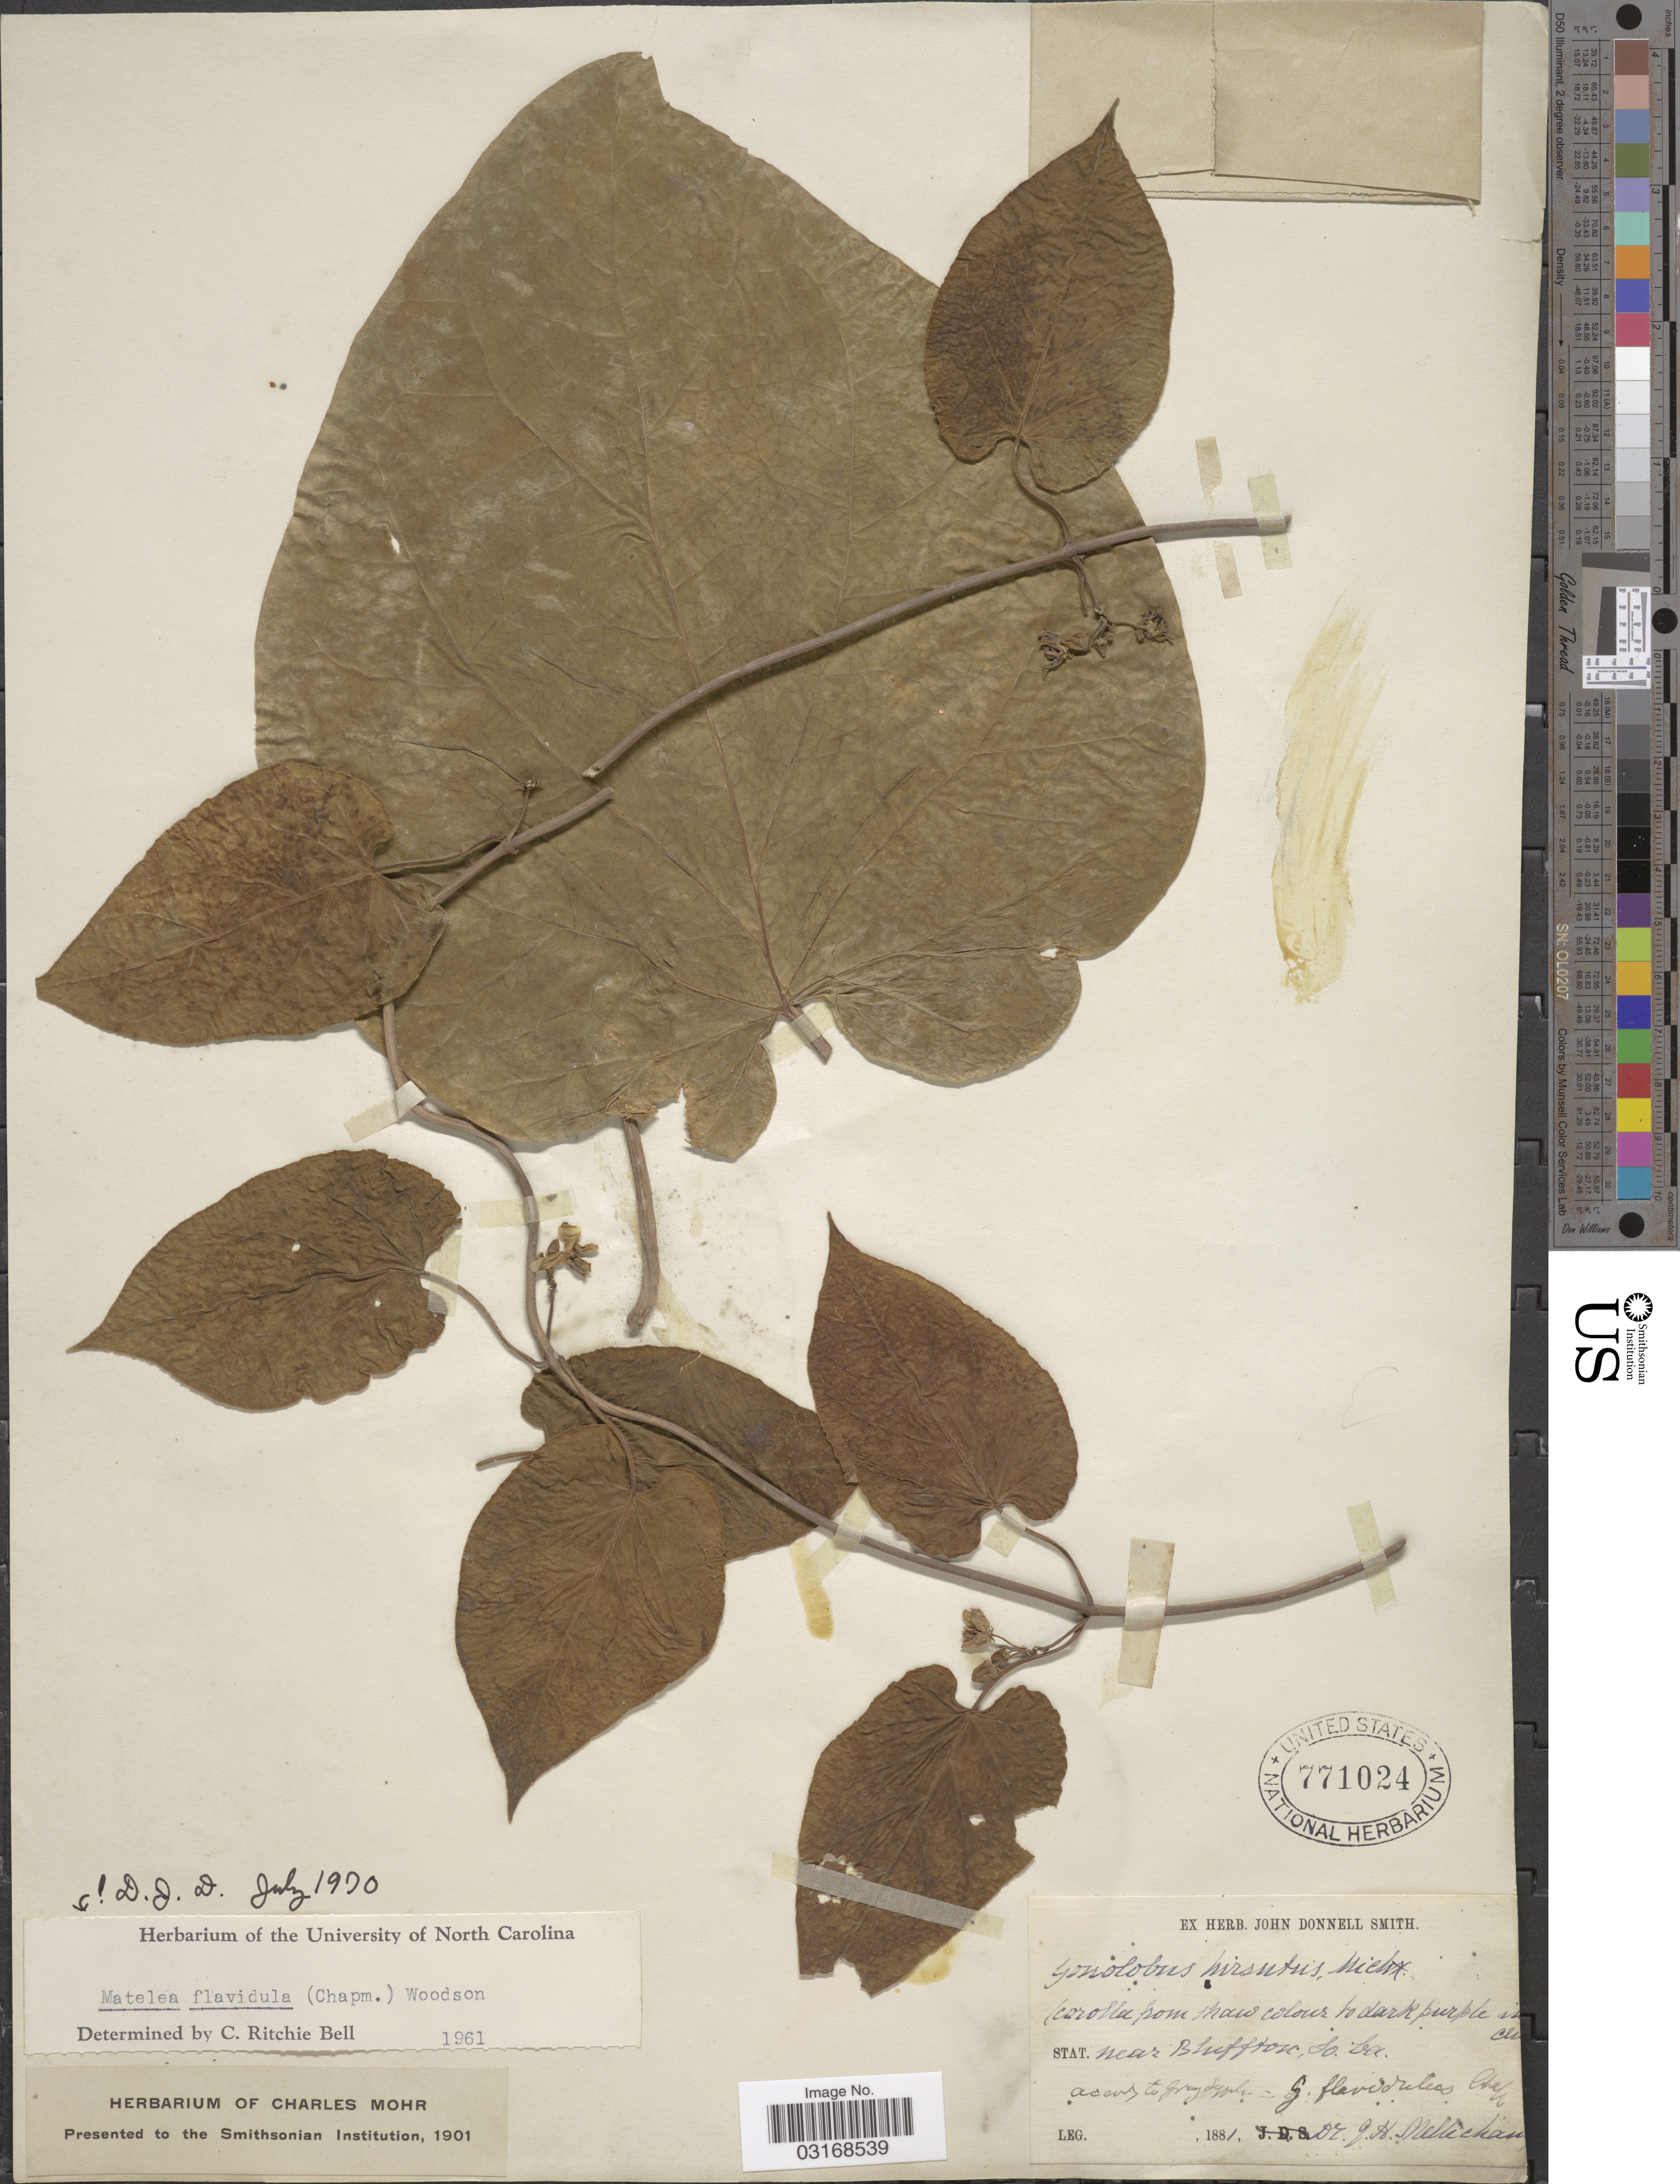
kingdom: Plantae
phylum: Tracheophyta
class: Magnoliopsida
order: Gentianales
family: Apocynaceae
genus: Matelea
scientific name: Matelea flavidula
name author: (Chapm.) J. Woodson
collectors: J. H. Mellichamp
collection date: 1881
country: United States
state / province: South Carolina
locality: Stat. near Bluffton, So. Ca.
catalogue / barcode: US 771024